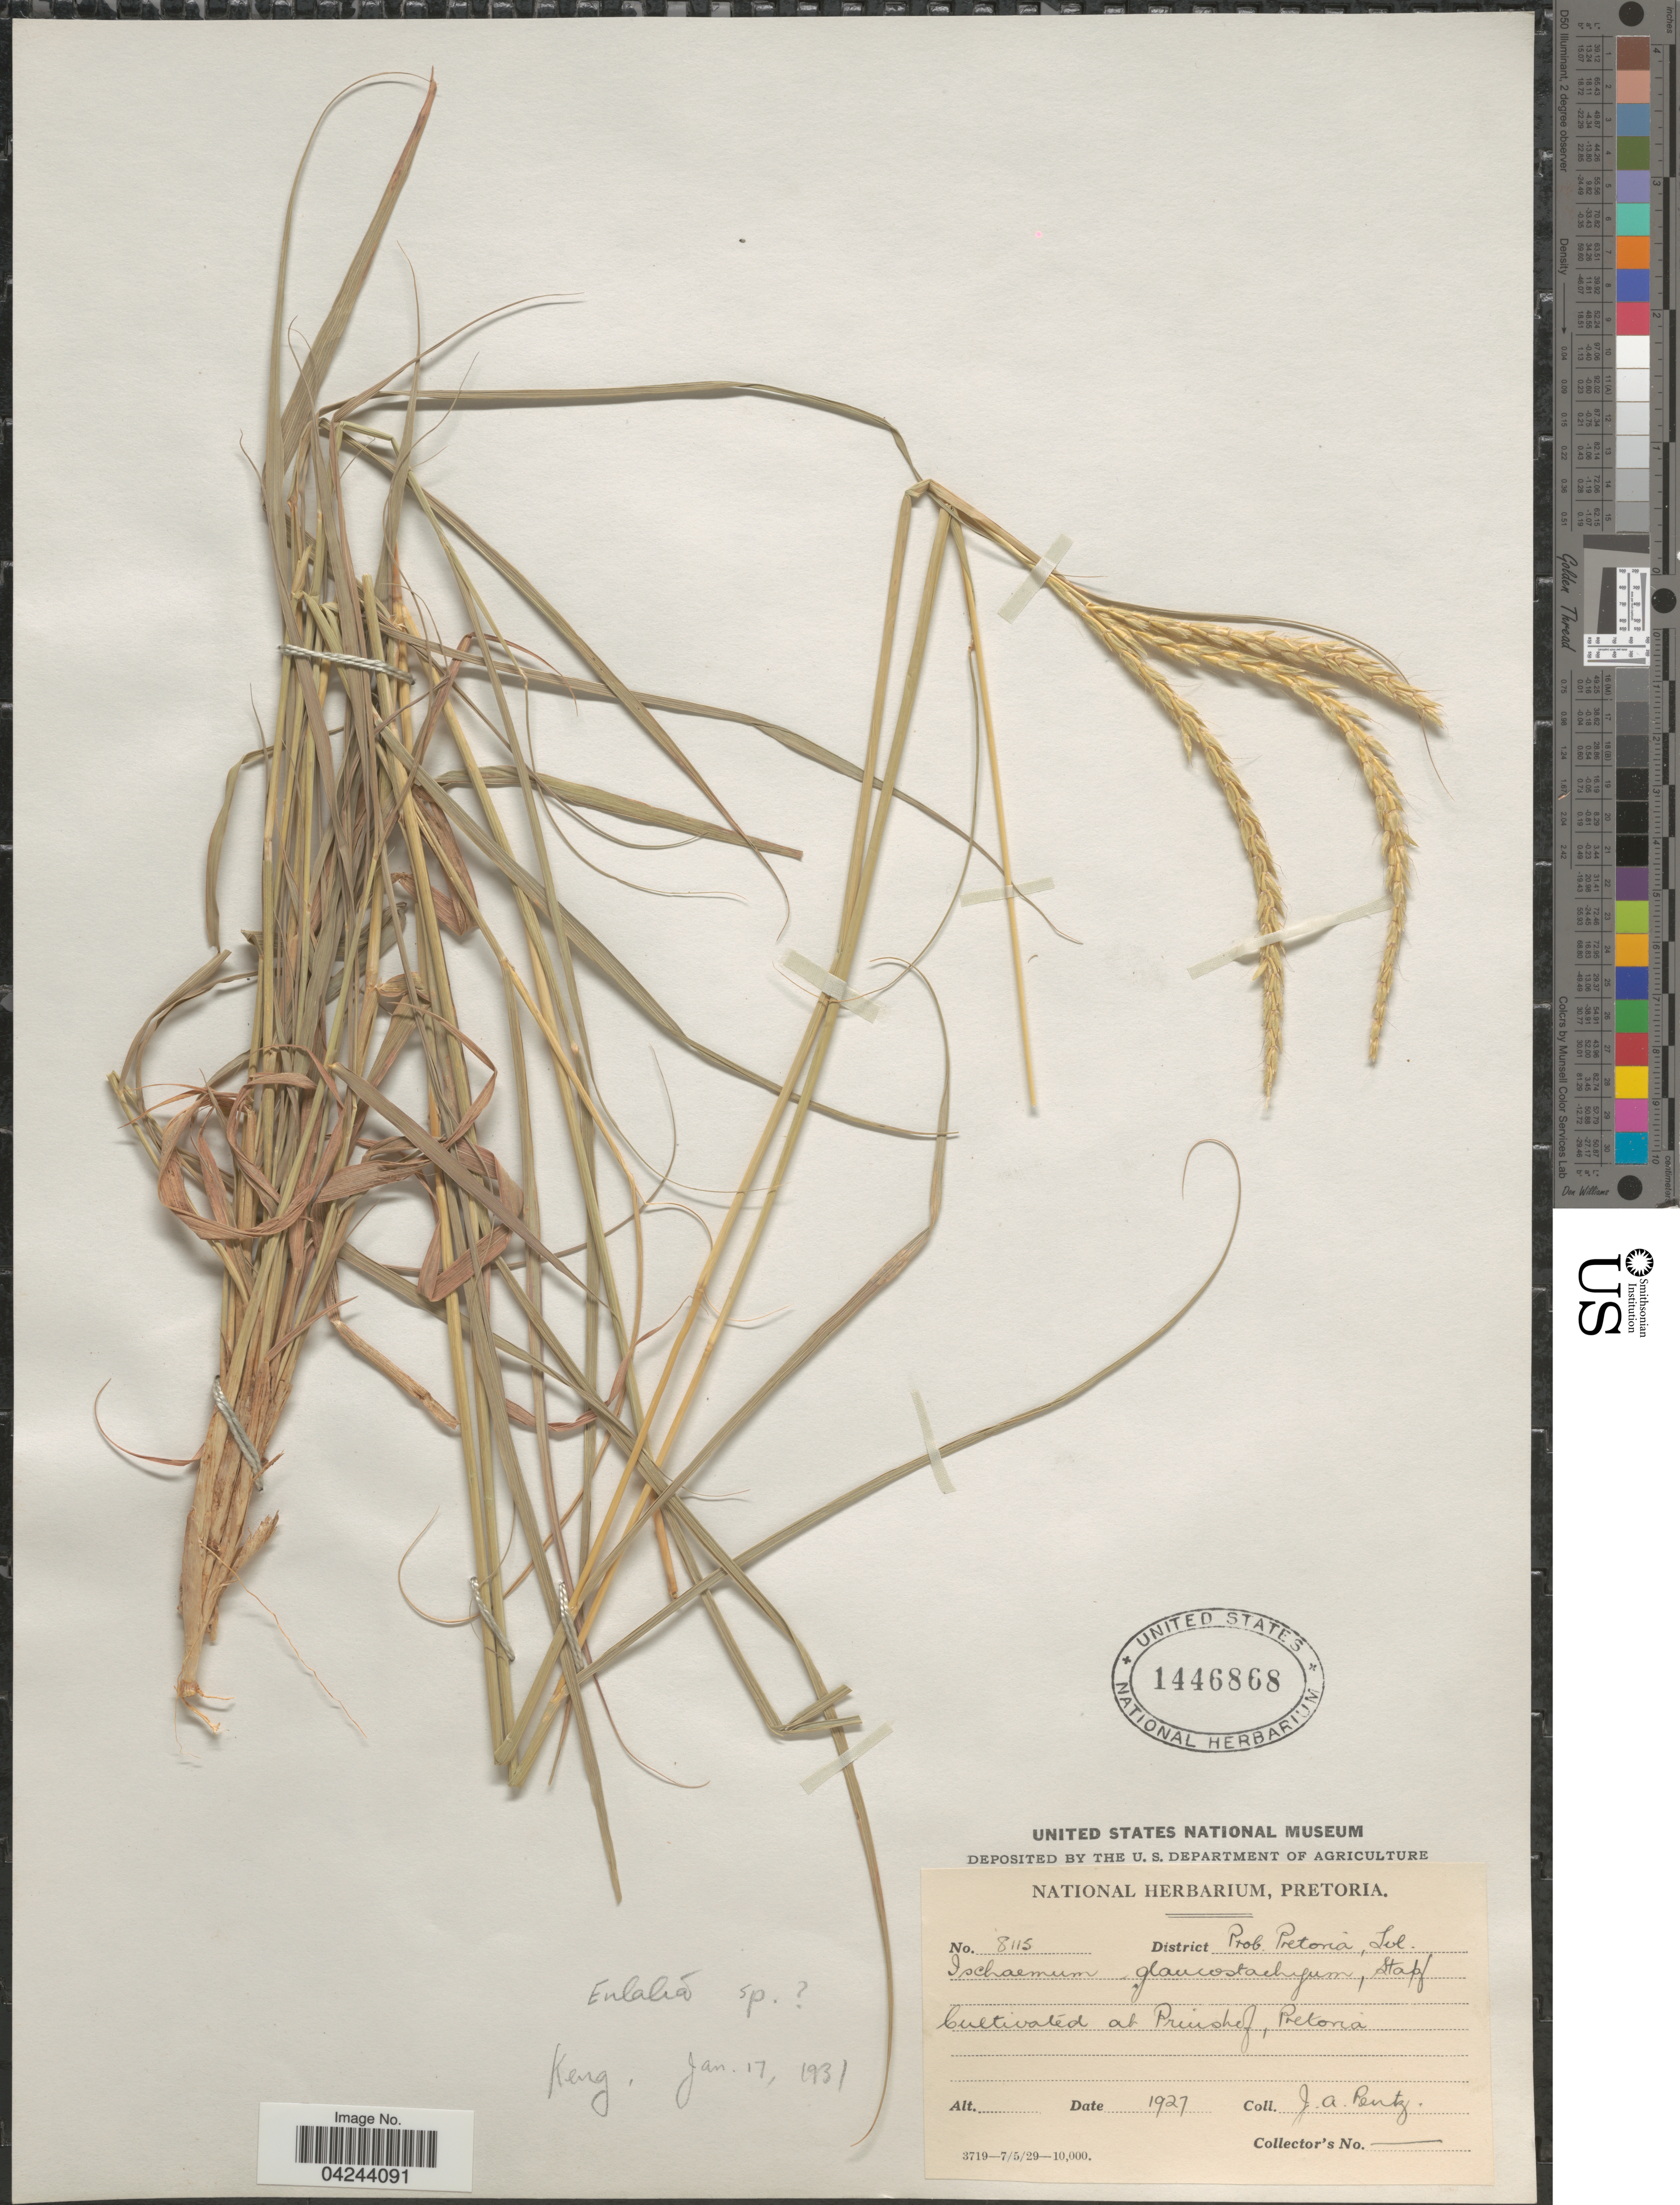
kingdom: Plantae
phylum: Tracheophyta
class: Liliopsida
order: Poales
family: Poaceae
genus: Ischaemum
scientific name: Ischaemum afrum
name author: (J.F. Gmel.) Dandy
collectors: J. Pentz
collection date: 1927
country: South Africa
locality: At Prinshof, Pretoria.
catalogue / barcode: US 1446868